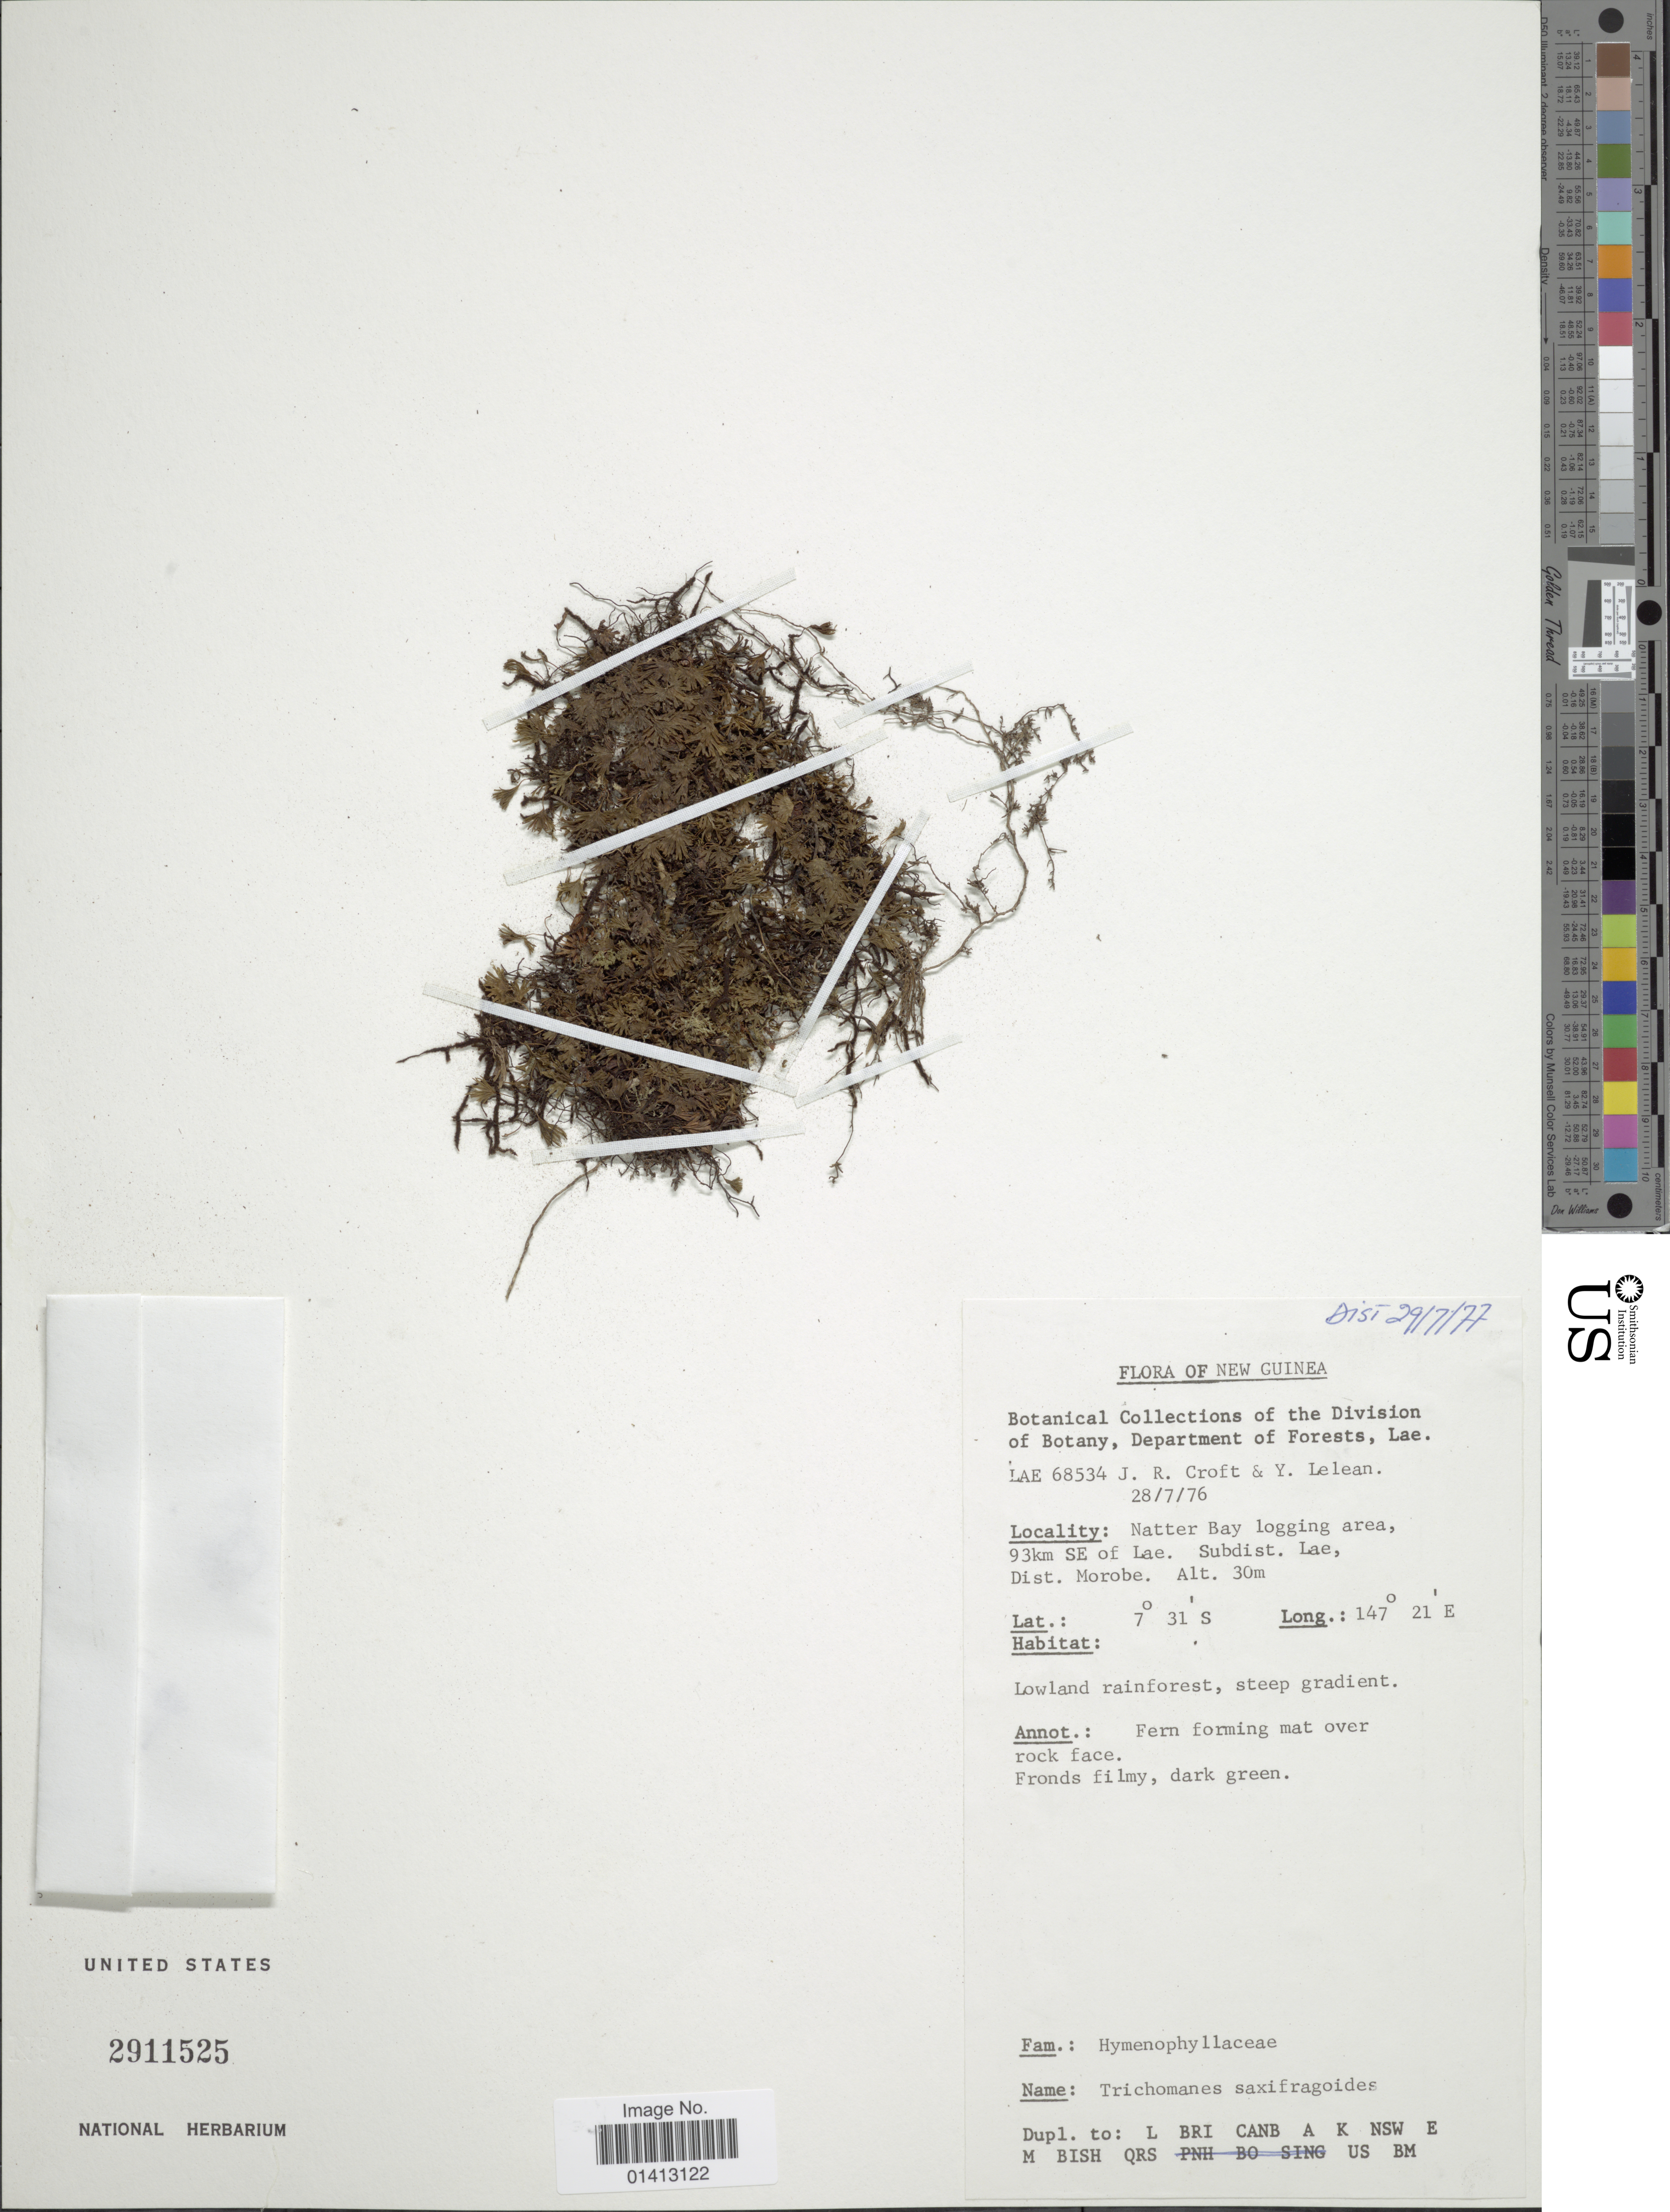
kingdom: Plantae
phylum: Tracheophyta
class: Polypodiopsida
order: Hymenophyllales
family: Hymenophyllaceae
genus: Crepidomanes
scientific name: Crepidomanes saxifragoides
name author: (C. Presl) P.S. Green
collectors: J. R. Croft & Y. Lelean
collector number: LAE 68534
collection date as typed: Transcribed d/m/y: 28/7/76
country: Papua New Guinea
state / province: Morobe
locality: New Guinea, Natter Bay logging area, 93km SE of Lae, Subdist Lae, Dist Morobe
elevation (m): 30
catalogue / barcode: US 2911525